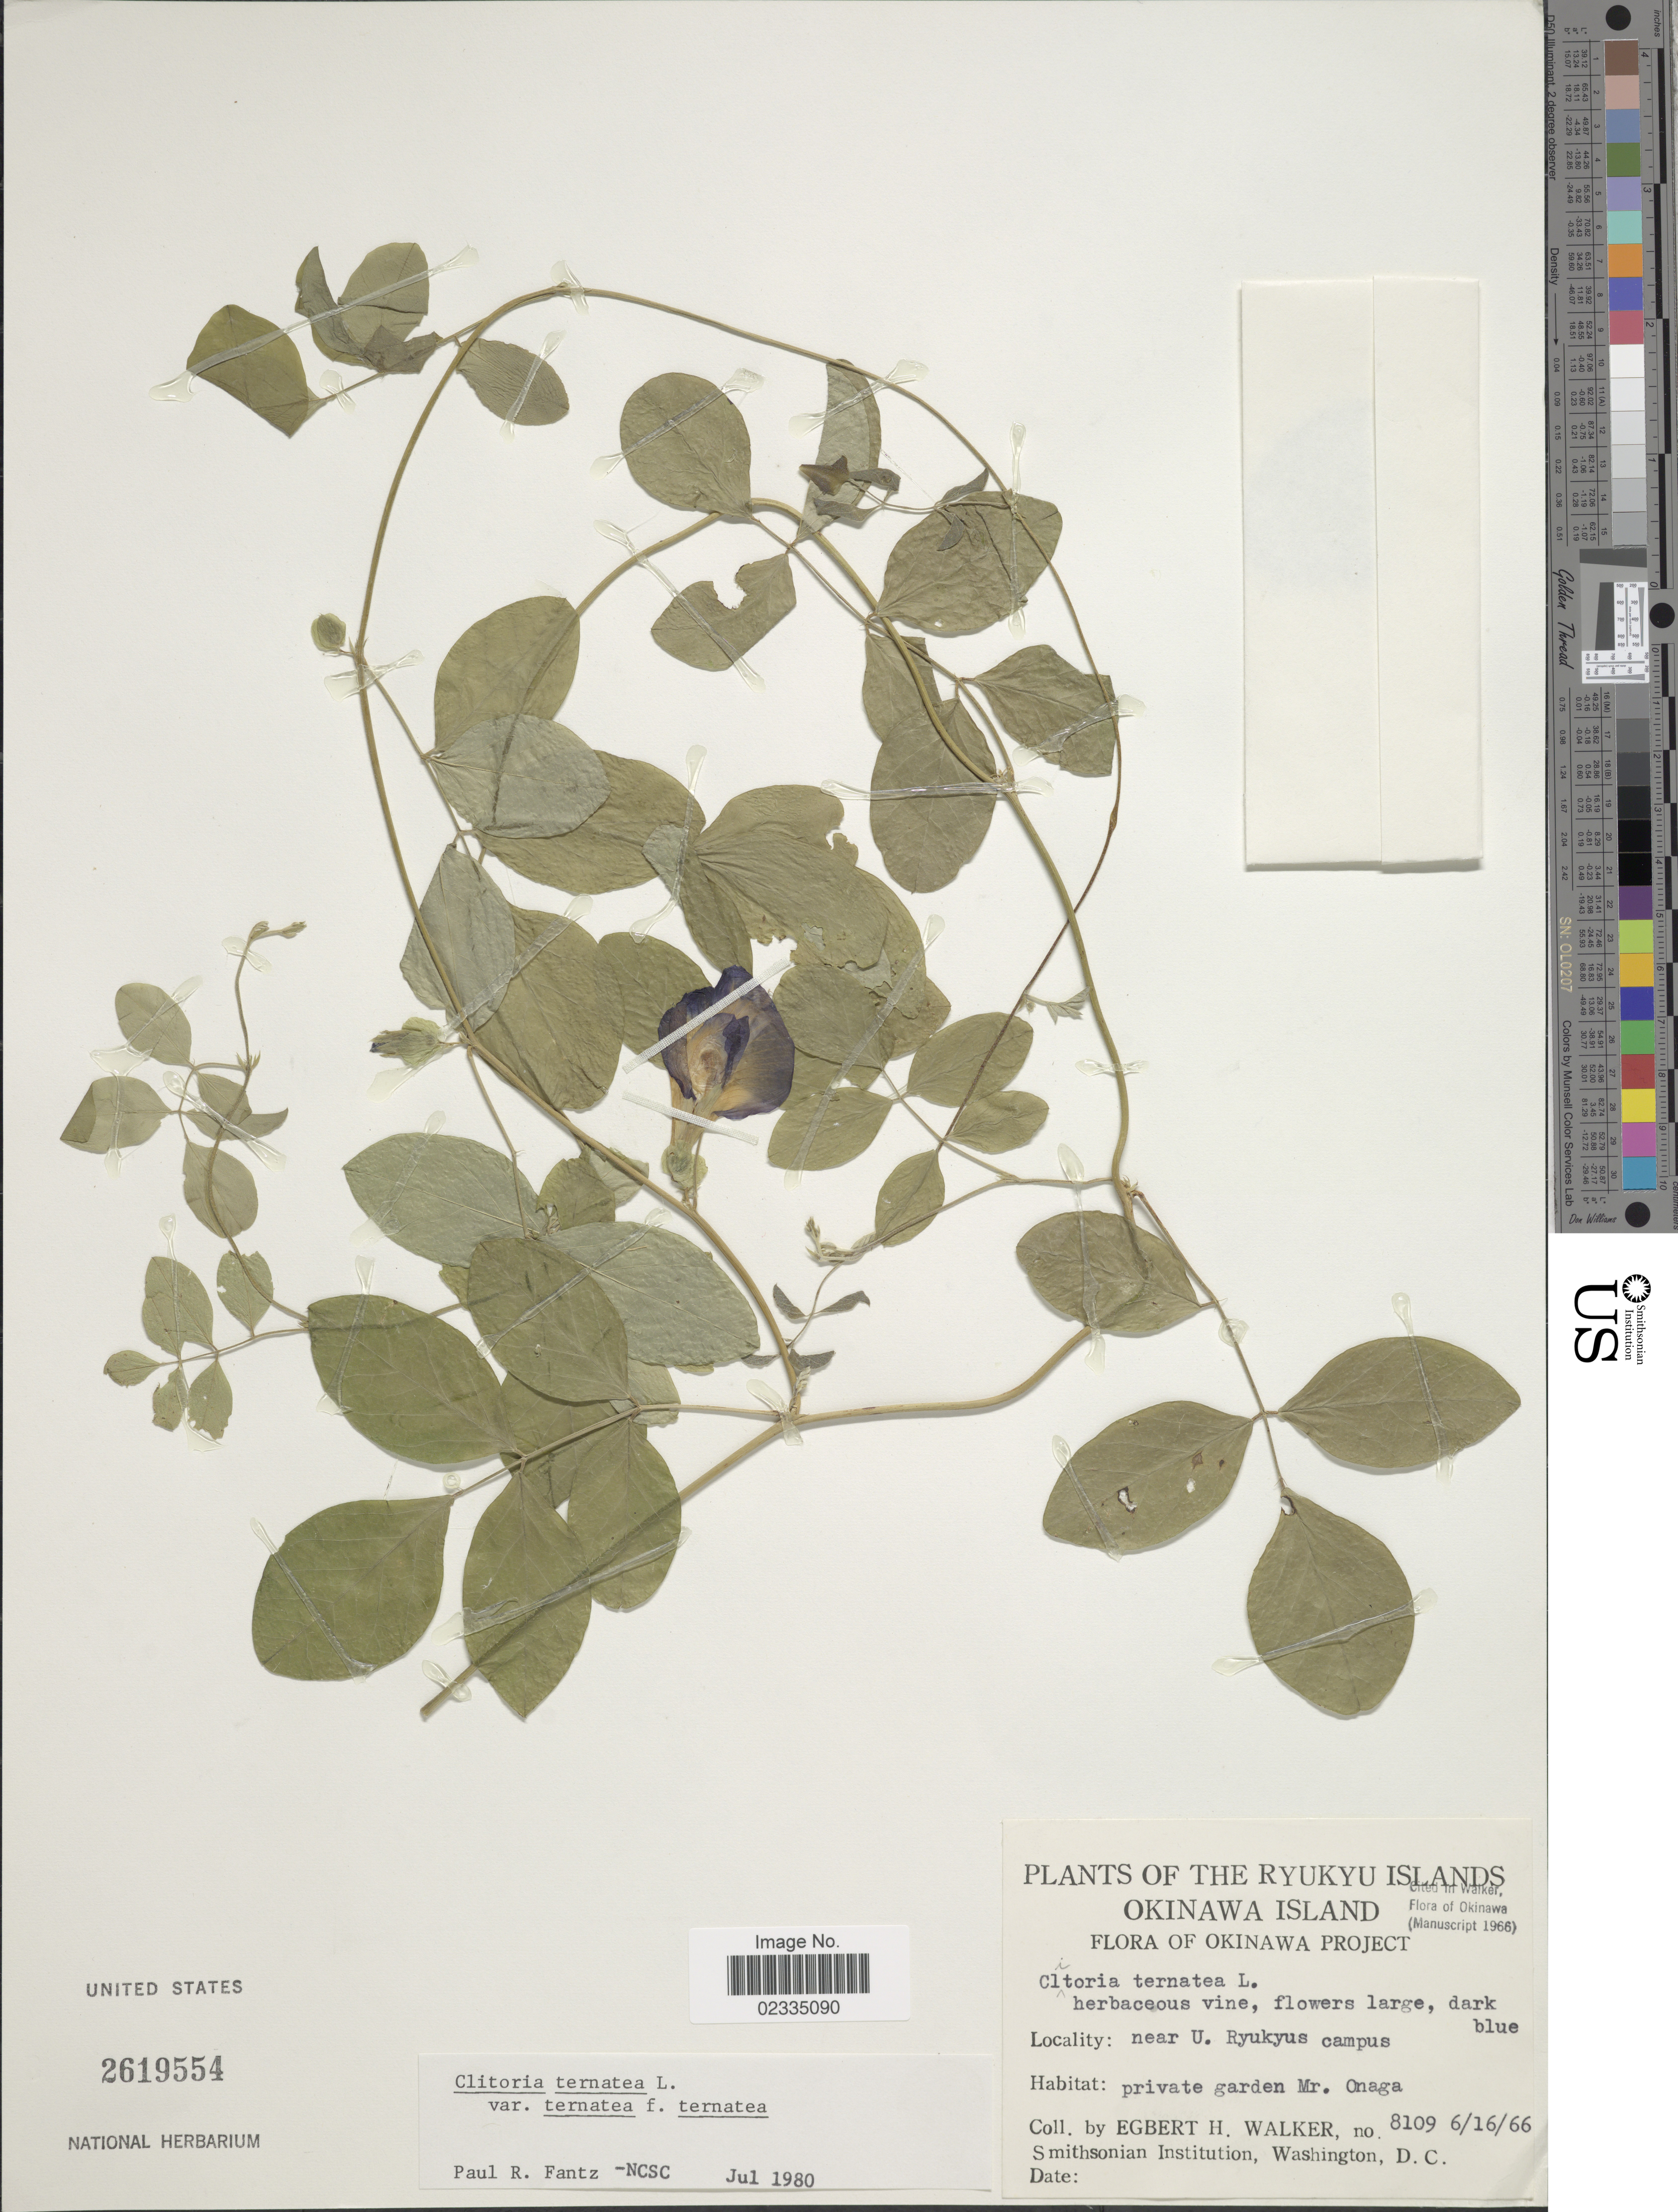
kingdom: Plantae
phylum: Tracheophyta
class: Magnoliopsida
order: Fabales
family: Fabaceae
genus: Clitoria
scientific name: Clitoria ternatea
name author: L.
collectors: E. H. Walker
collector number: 8109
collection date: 1966-06-16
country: Japan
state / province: Okinawa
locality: The Ryukyu Islands, Okinawa Island, near U. Ryukyus campus.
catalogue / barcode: US 2619554